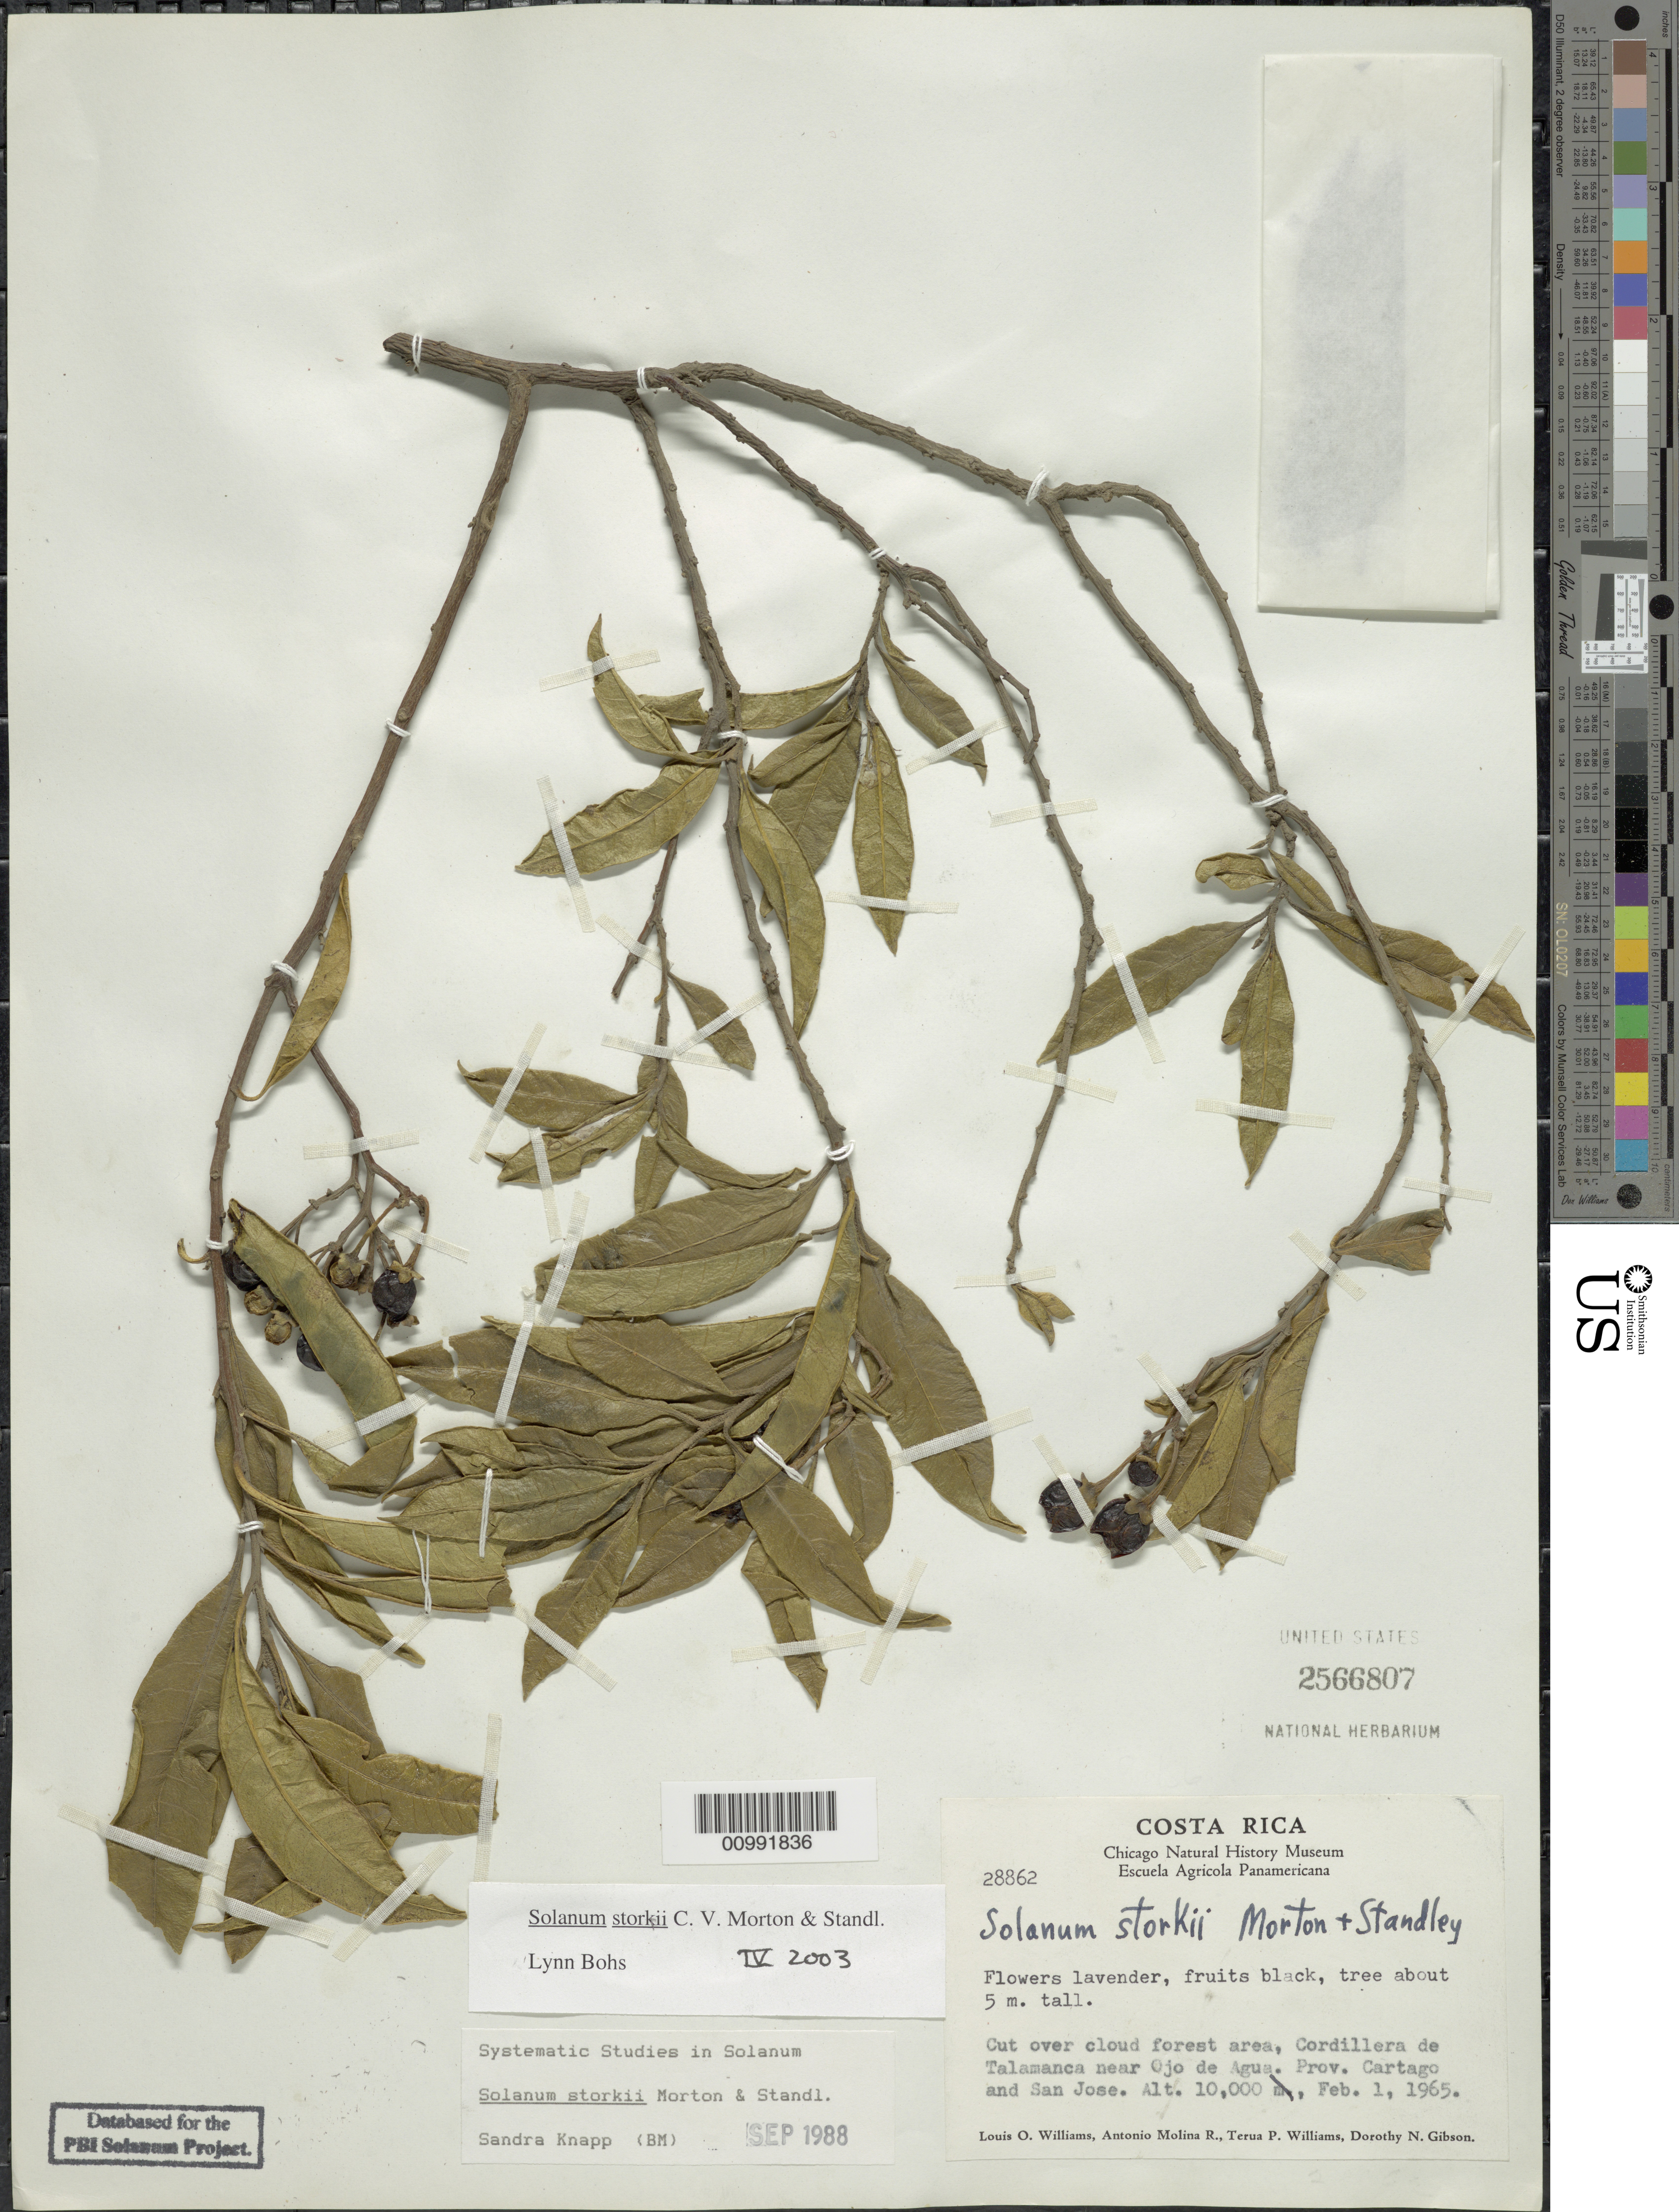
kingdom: Plantae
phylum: Tracheophyta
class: Magnoliopsida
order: Solanales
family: Solanaceae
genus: Solanum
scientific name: Solanum storkii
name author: C.V. Morton & Standl.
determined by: Bohs, L. A.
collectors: L. O. Williams, A. Molina R., T. P. Williams & D. N. Gibson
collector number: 28862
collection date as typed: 1 Feb 1965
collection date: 1965-02-01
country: Costa Rica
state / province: Cartago / San José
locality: Cordillera de Talamanca near Ojo de Agua.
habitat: Cut over cloud forest area.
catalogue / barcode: US 2566807